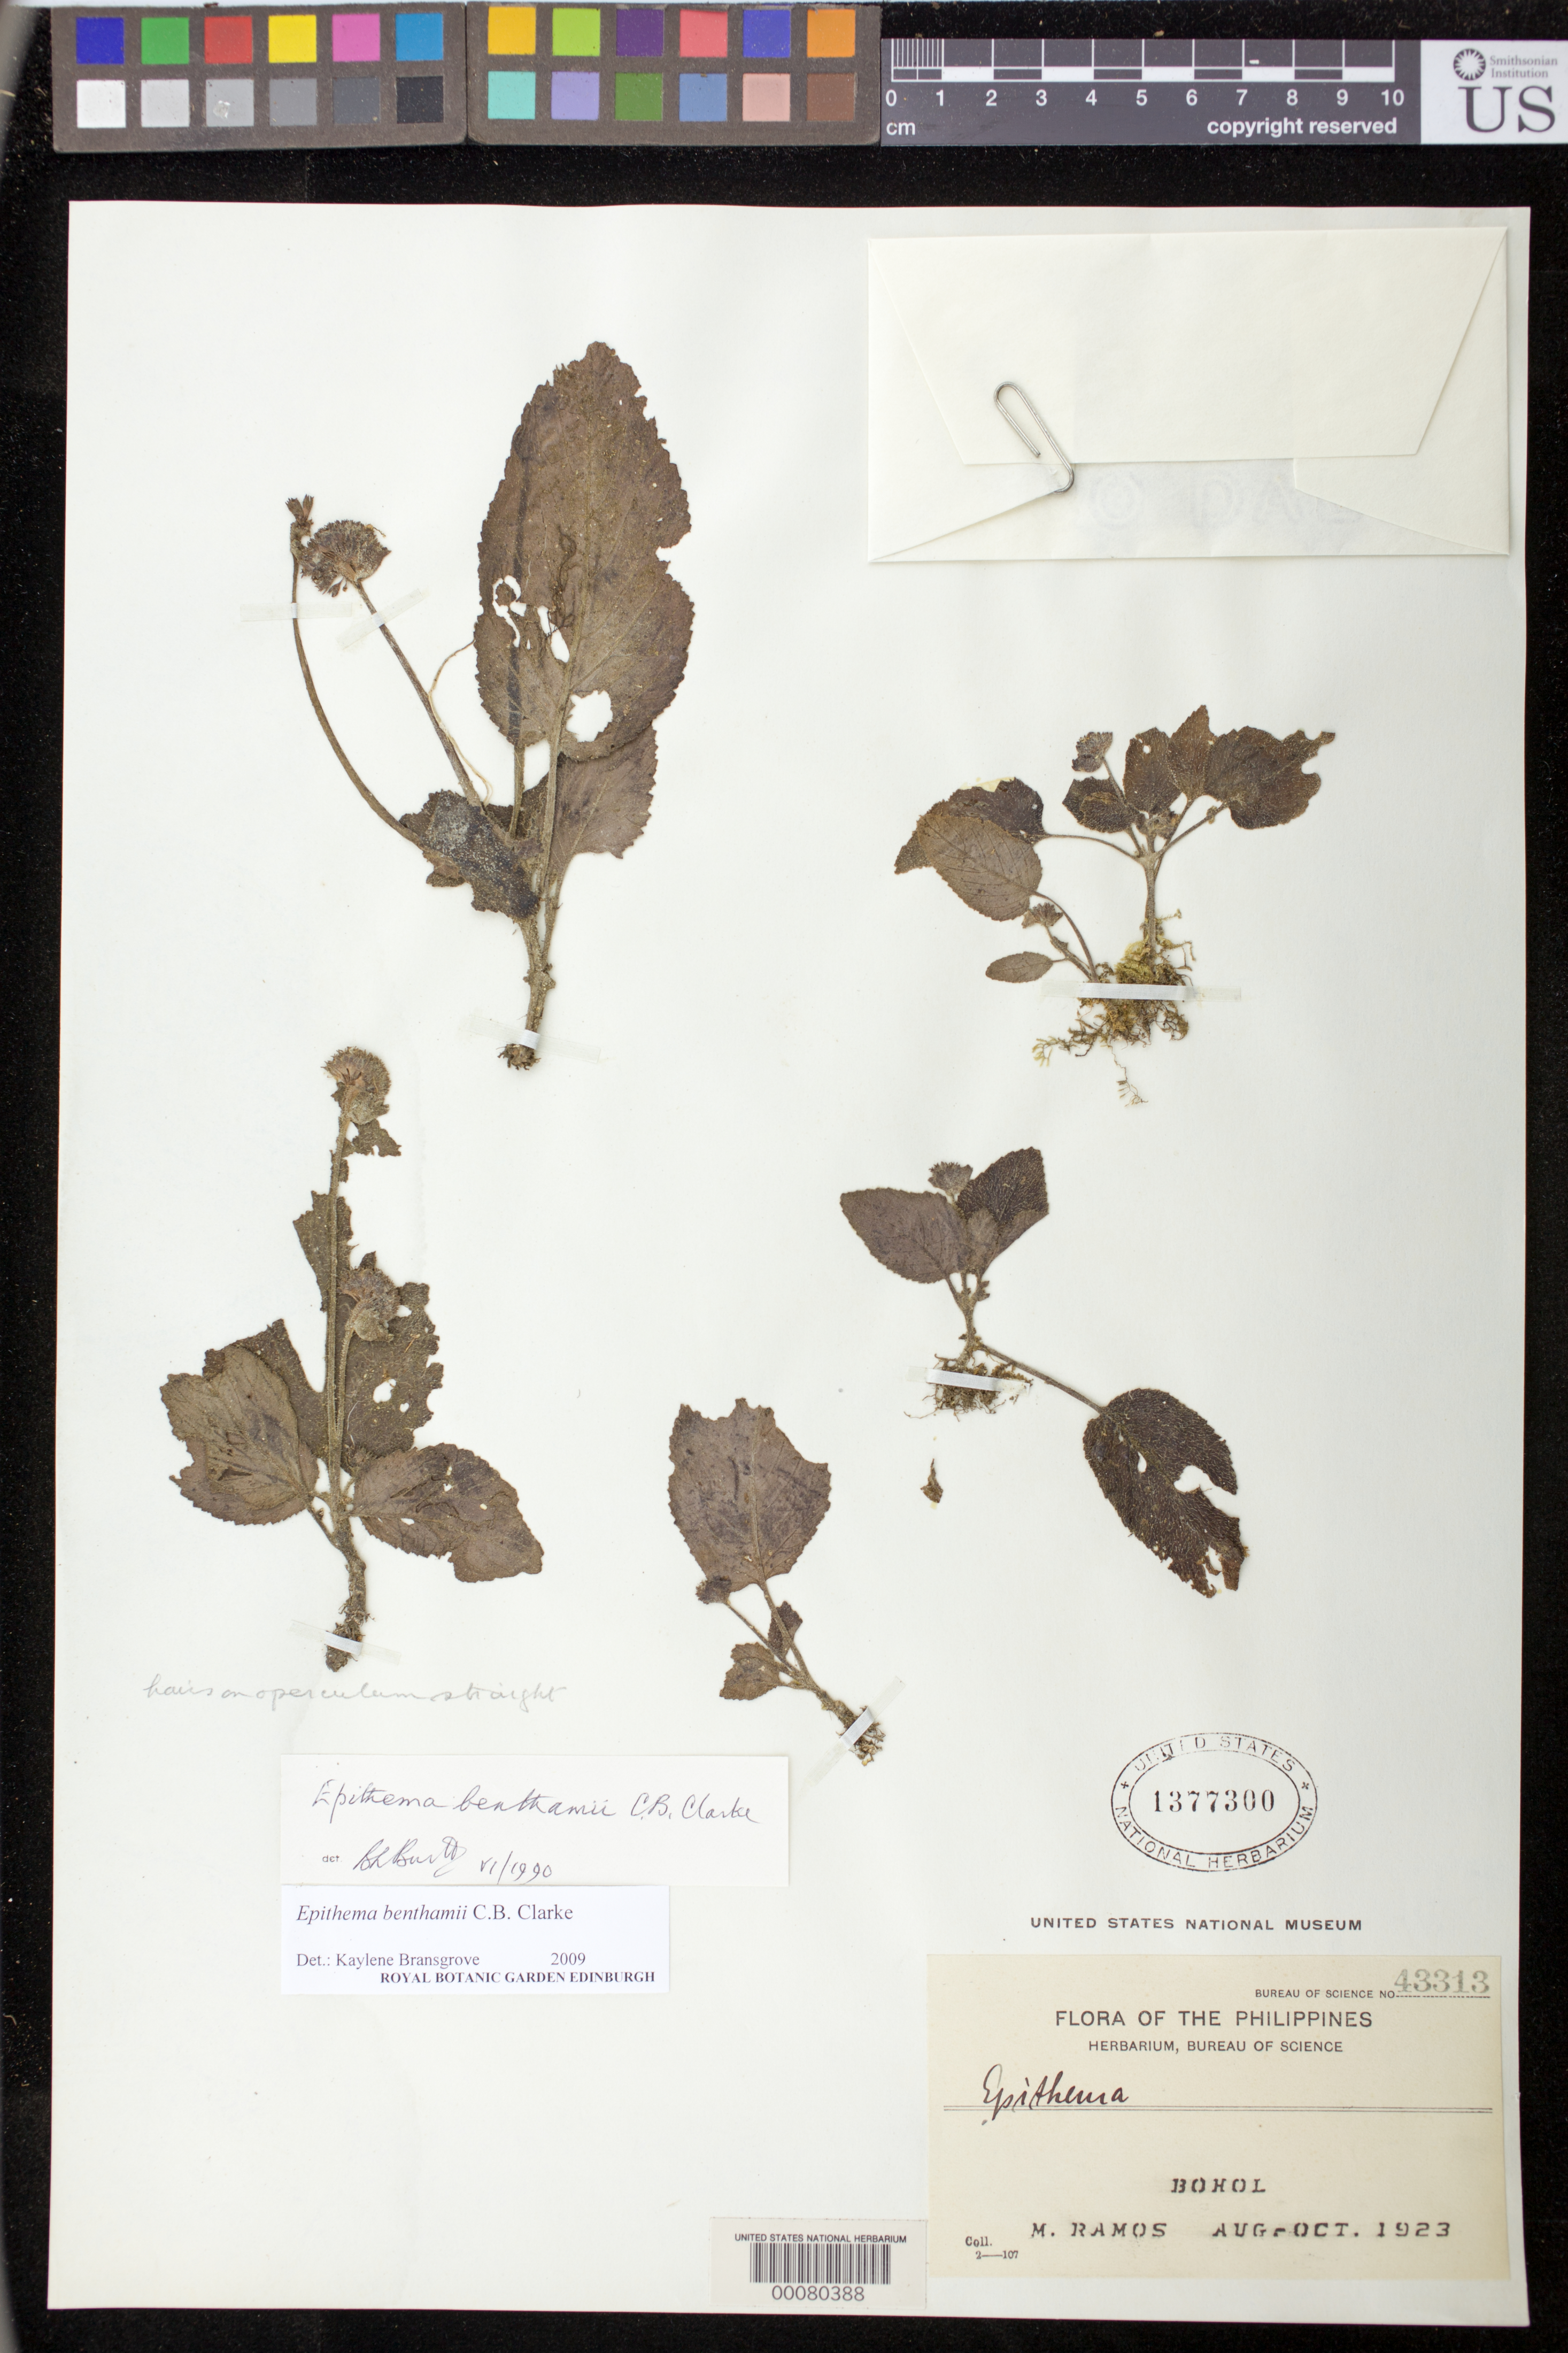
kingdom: Plantae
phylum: Tracheophyta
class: Magnoliopsida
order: Lamiales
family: Gesneriaceae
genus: Epithema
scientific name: Epithema benthamii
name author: C.B. Clarke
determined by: Bransgrove, Kaylene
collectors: M. Ramos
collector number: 43313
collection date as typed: Aug-Oct 1923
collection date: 1923-08/1923-10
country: Philippines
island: Bohol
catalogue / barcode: US 1377300